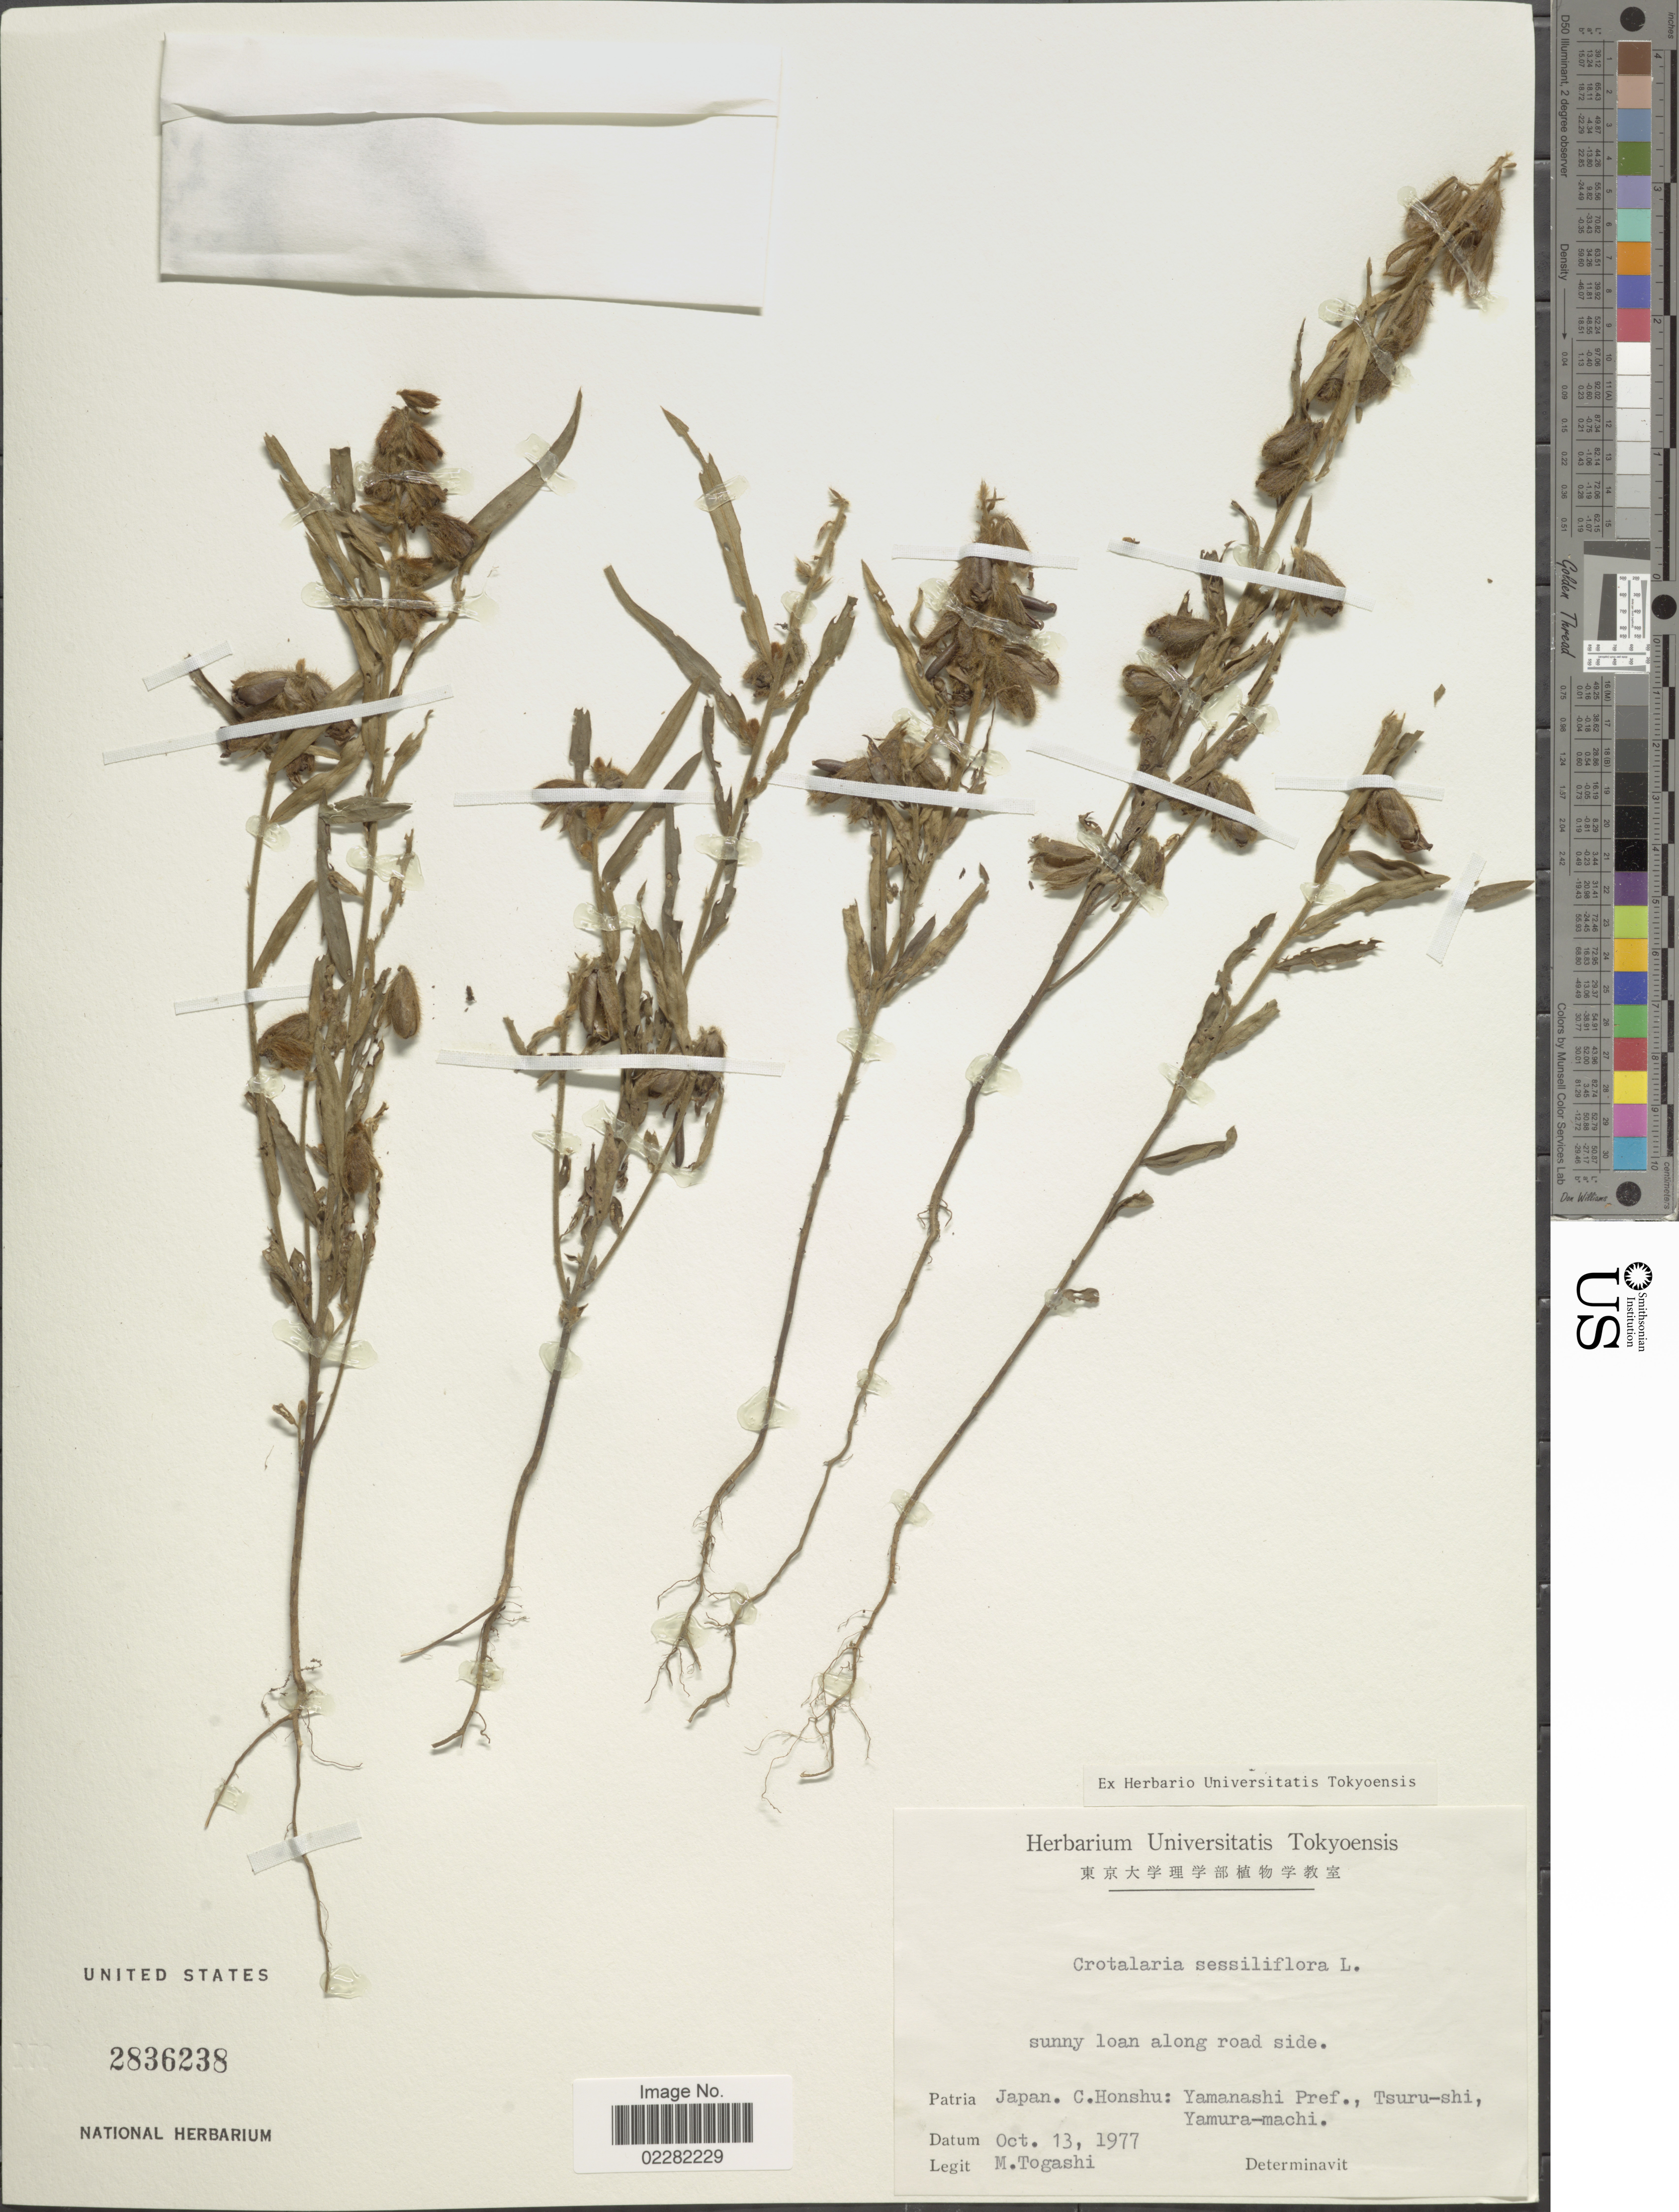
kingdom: Plantae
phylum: Tracheophyta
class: Magnoliopsida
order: Fabales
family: Fabaceae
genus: Crotalaria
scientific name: Crotalaria sessilifolia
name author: L.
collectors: M. Togashi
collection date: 1977-10-13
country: Japan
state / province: Yamanasi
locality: C. Honshu: Yamanashi Pref., Tsuru-shi., Yamura-machi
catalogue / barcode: US 2836238